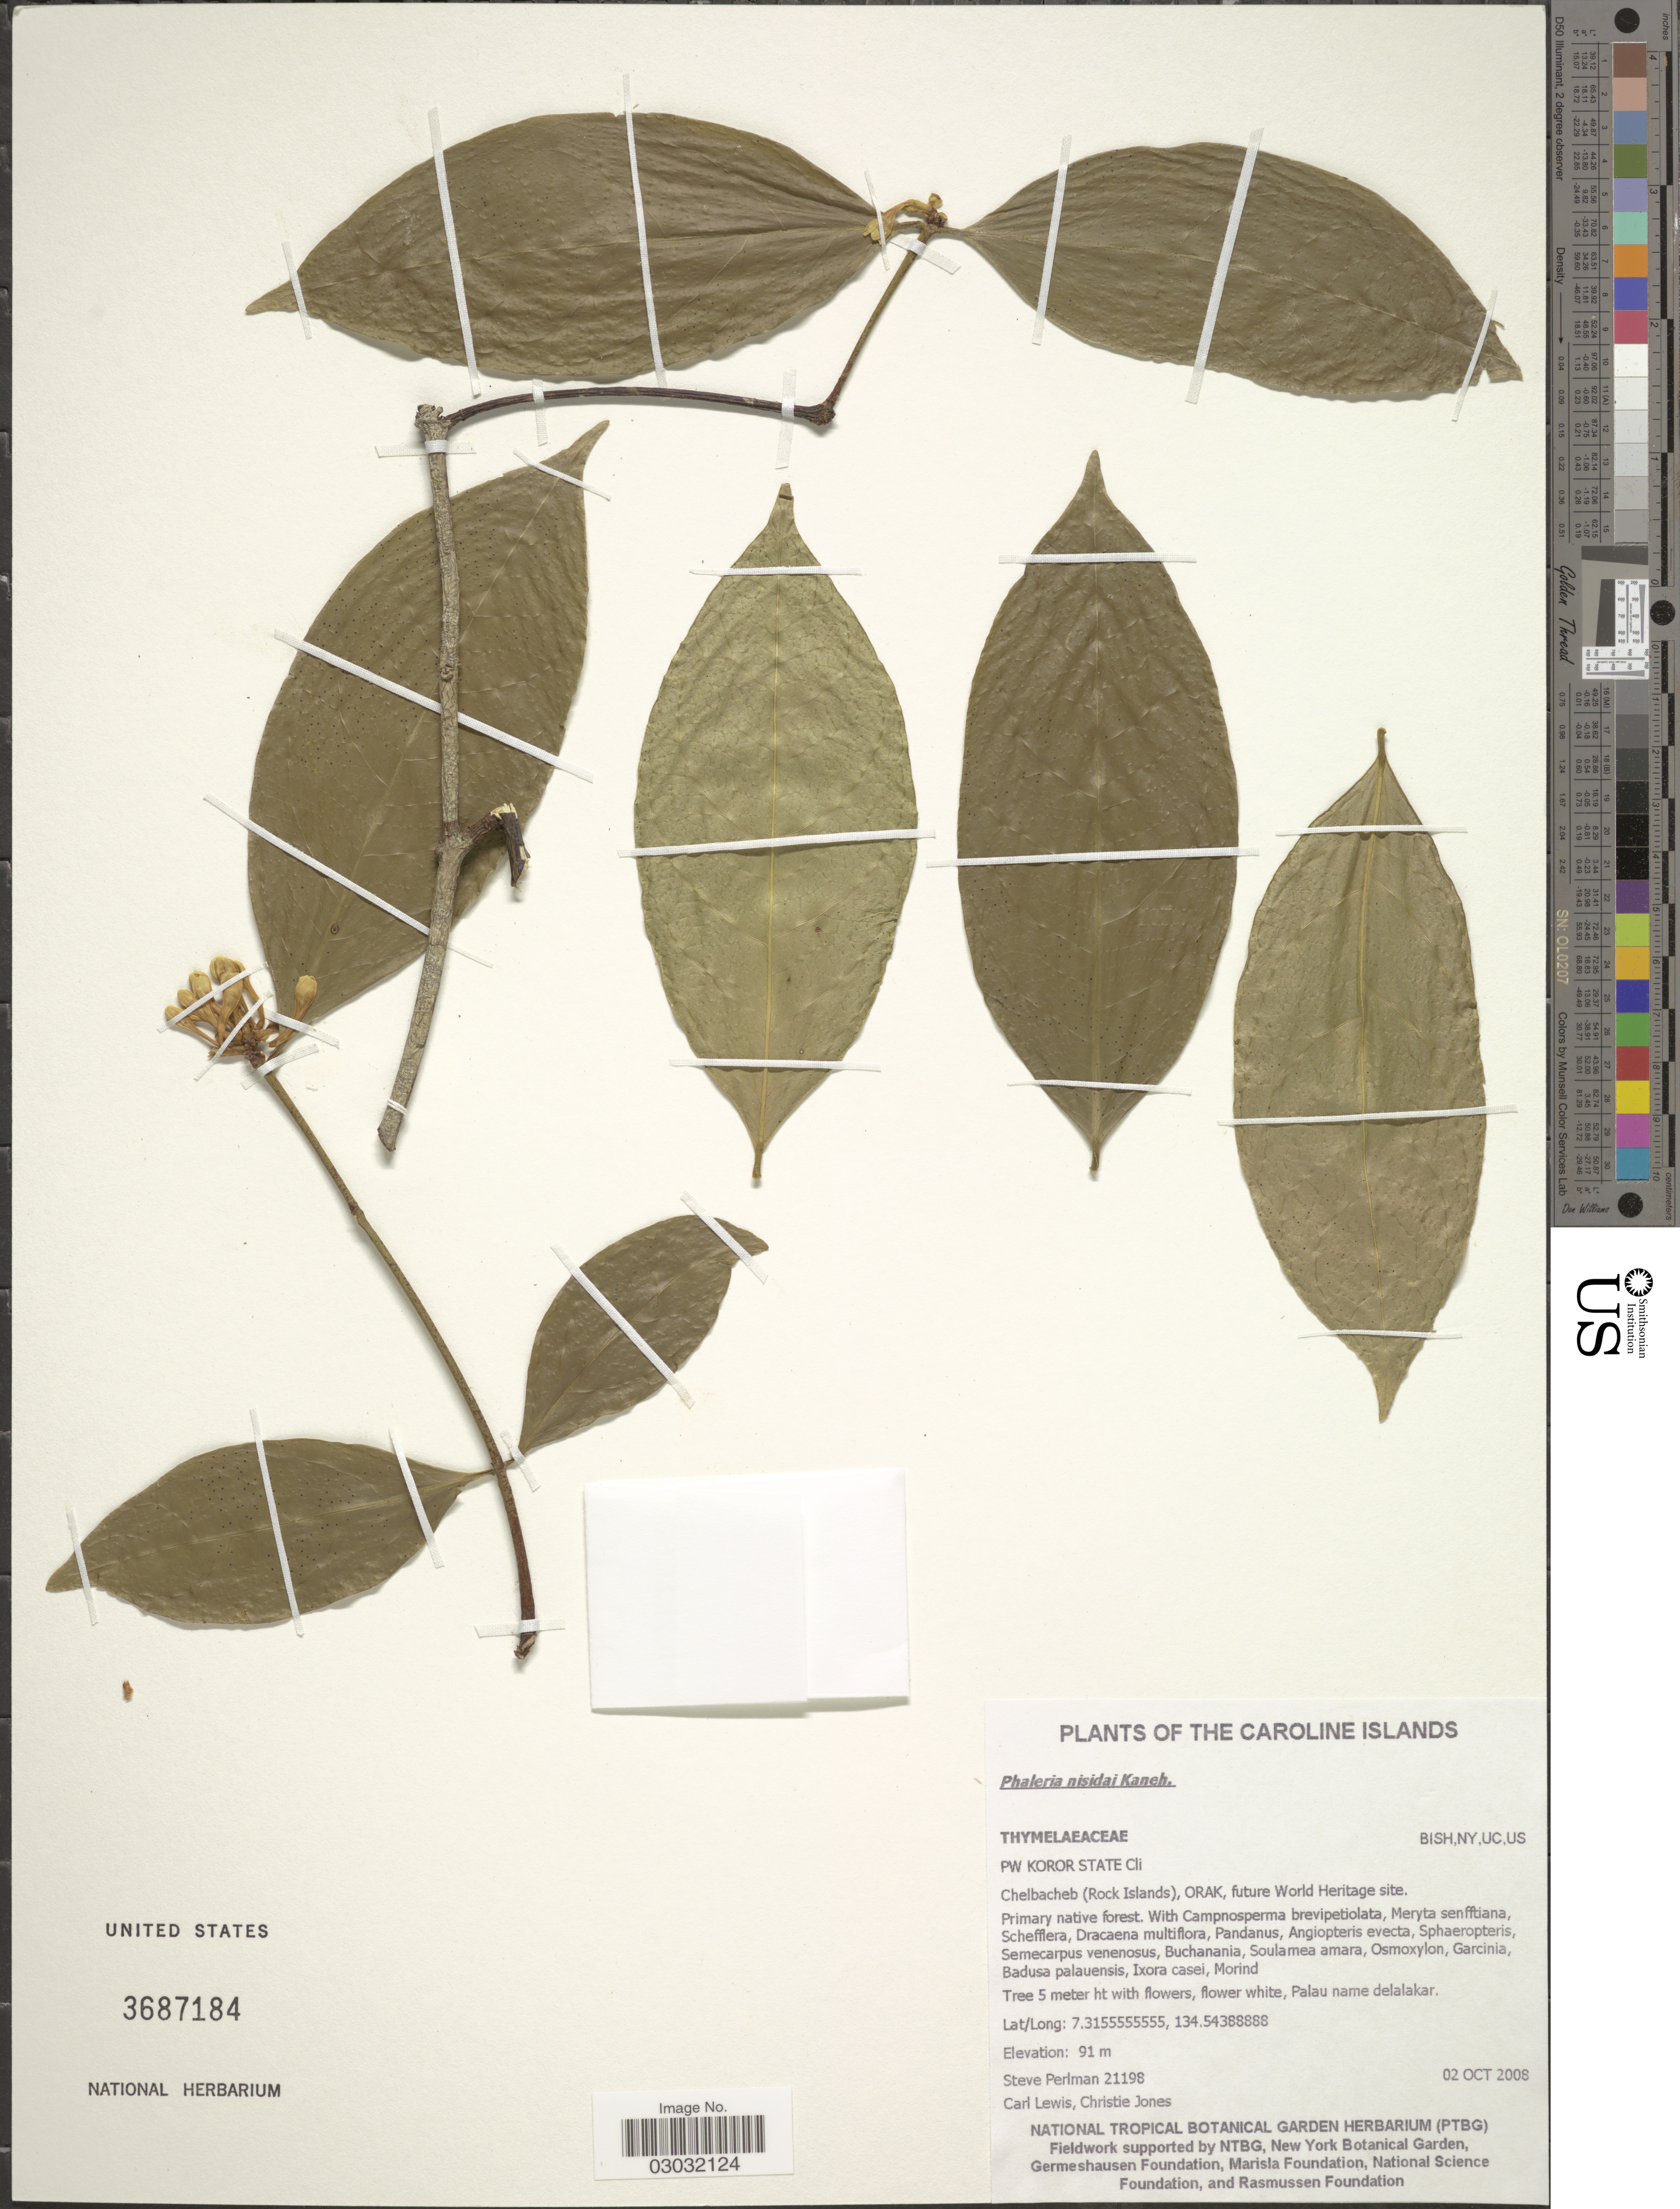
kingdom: Plantae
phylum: Tracheophyta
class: Magnoliopsida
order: Malvales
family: Thymelaeaceae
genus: Phaleria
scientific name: Phaleria nisidai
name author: Kaneh.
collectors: S. Perlman, C. Lewis & Carleen Jones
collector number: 21198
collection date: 2008-10-02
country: Palau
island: Chelbacheb [Rock] Islands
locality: The Caroline Islands, PW Koror State Cli, Chelbacheb (Rock Islands), Orak, future World Heritage site.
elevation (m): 91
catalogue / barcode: US 3687184